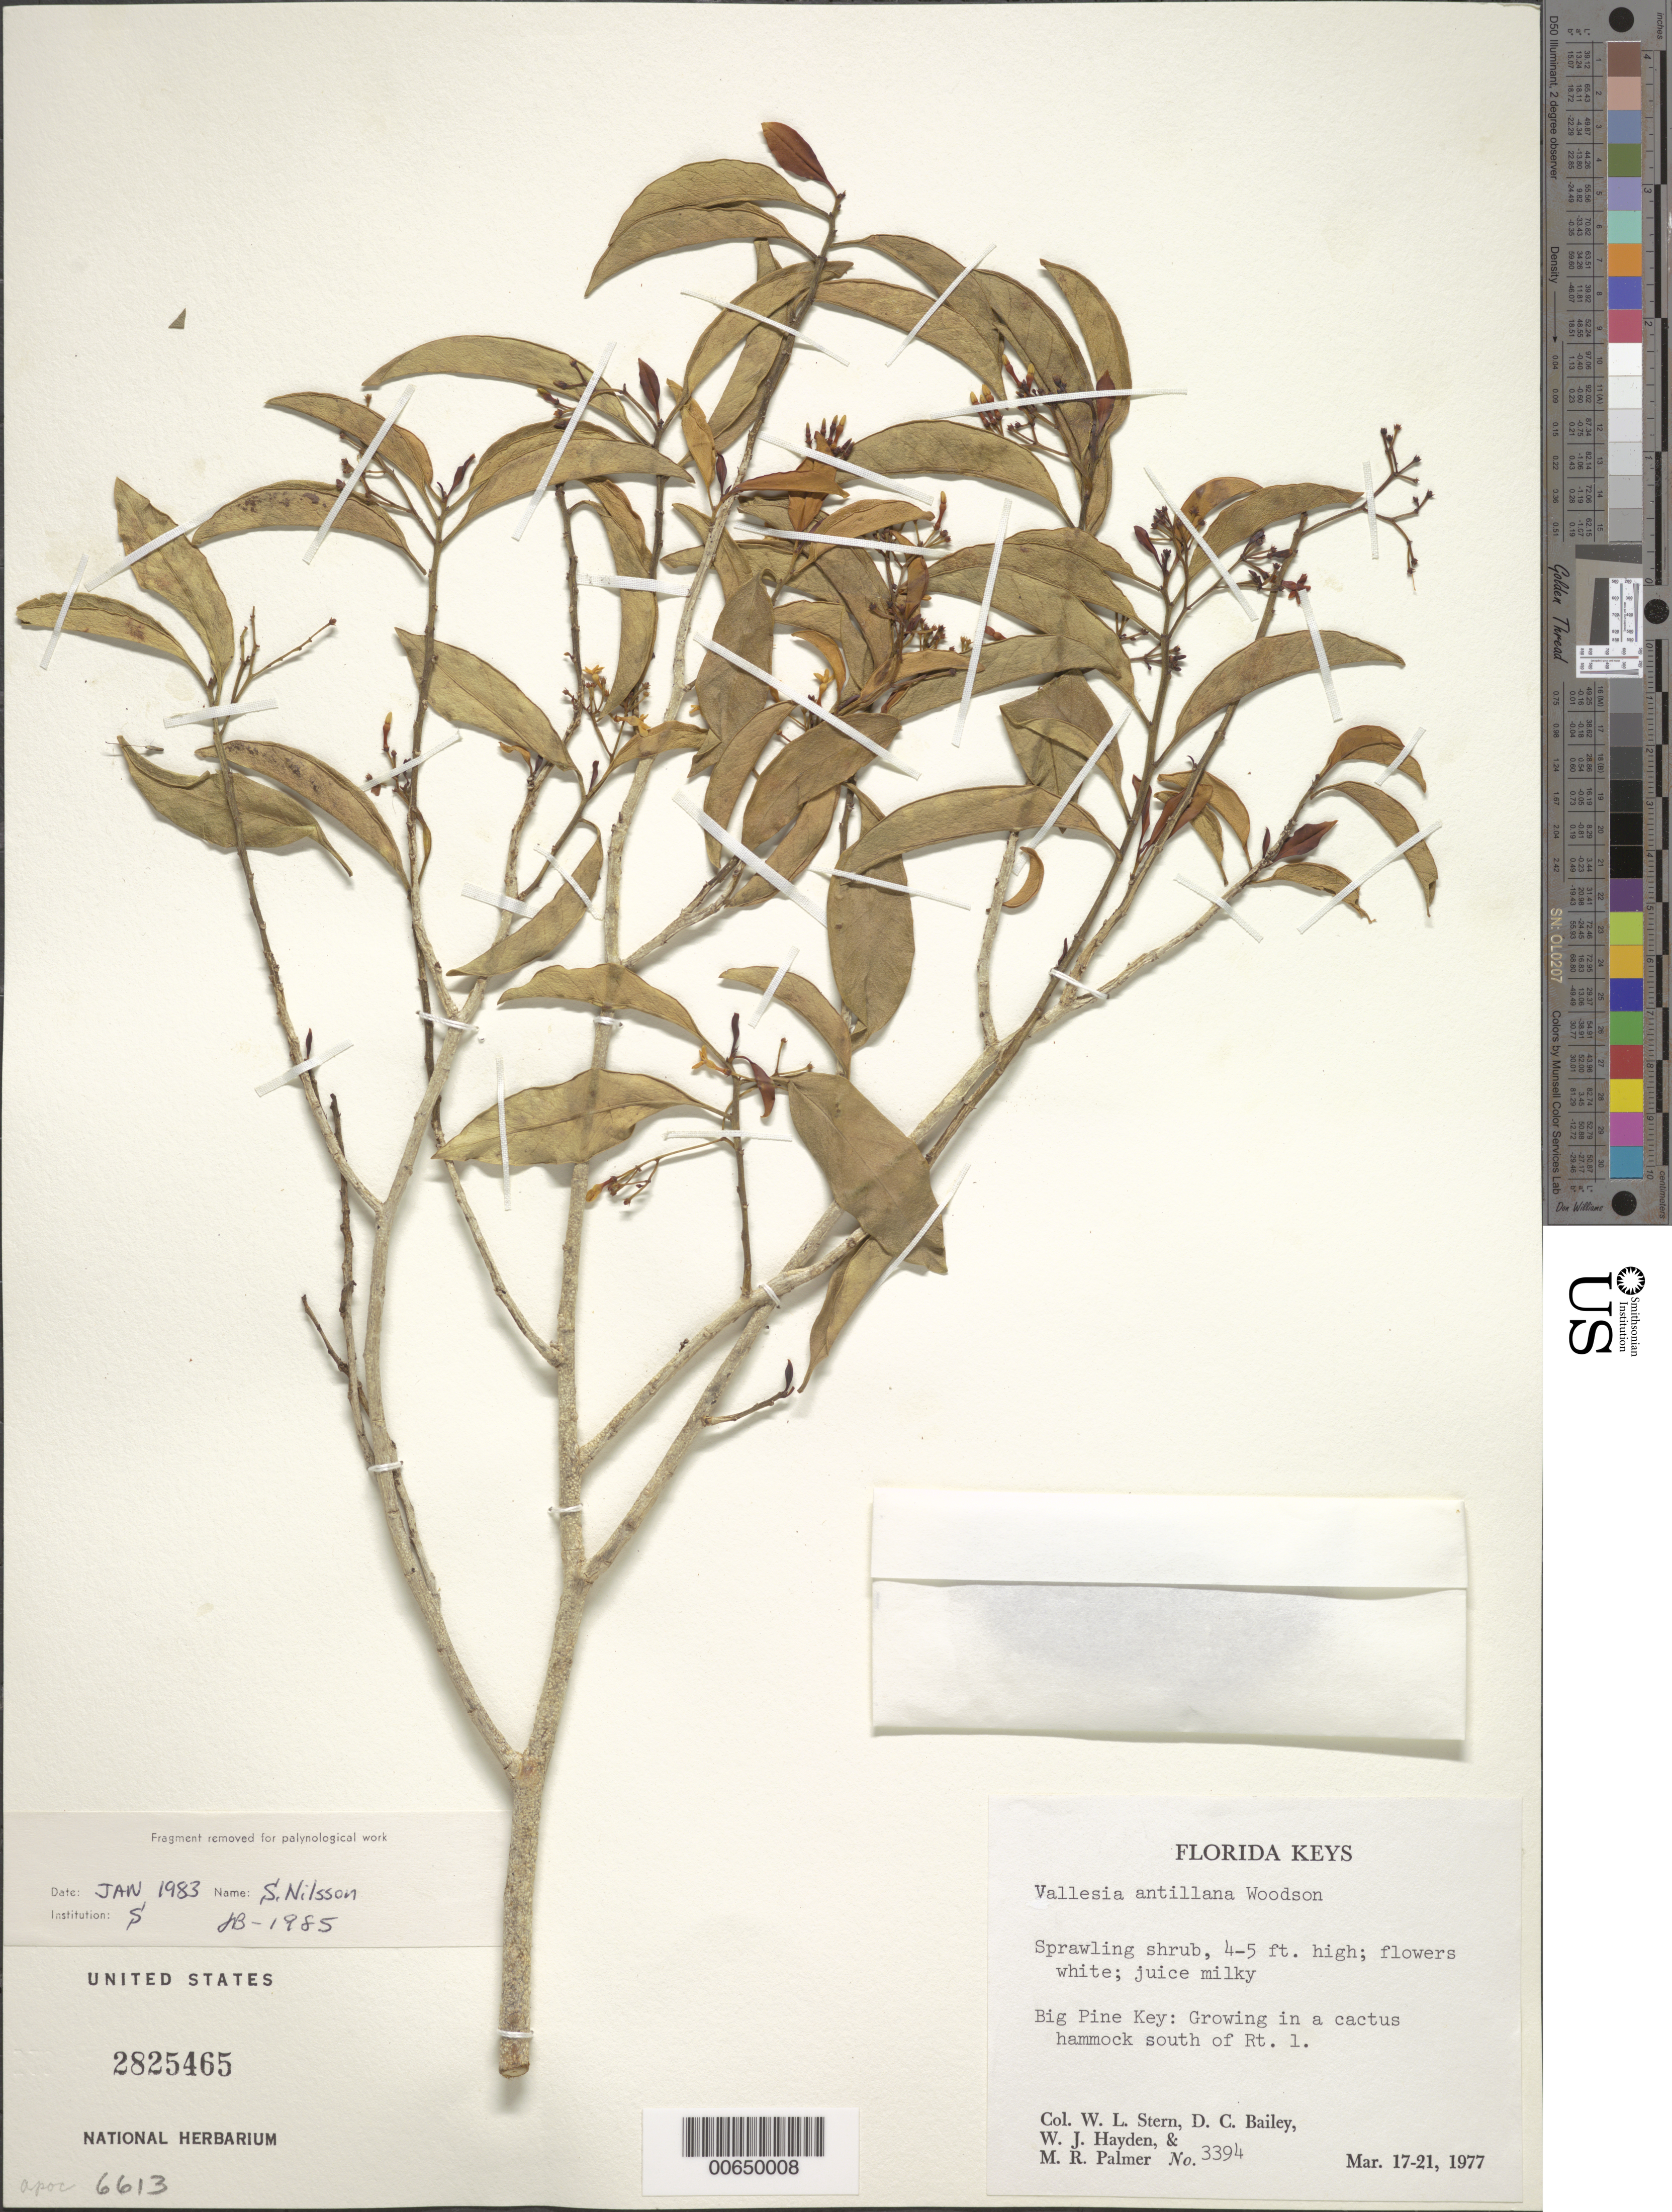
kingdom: Plantae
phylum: Tracheophyta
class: Magnoliopsida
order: Gentianales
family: Apocynaceae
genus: Vallesia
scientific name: Vallesia antillana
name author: Woodson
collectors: W. L. Stern, D. C. Bailey, W. Hayden & M. R. Palmer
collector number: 3394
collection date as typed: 17 Mar 1977 to 21 Mar 1977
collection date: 1977-03-17/1977-03-21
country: United States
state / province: Florida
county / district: Monroe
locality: Big Pine Key, S of Rt. 1.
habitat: In a cactus hammock.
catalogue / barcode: US 2825465